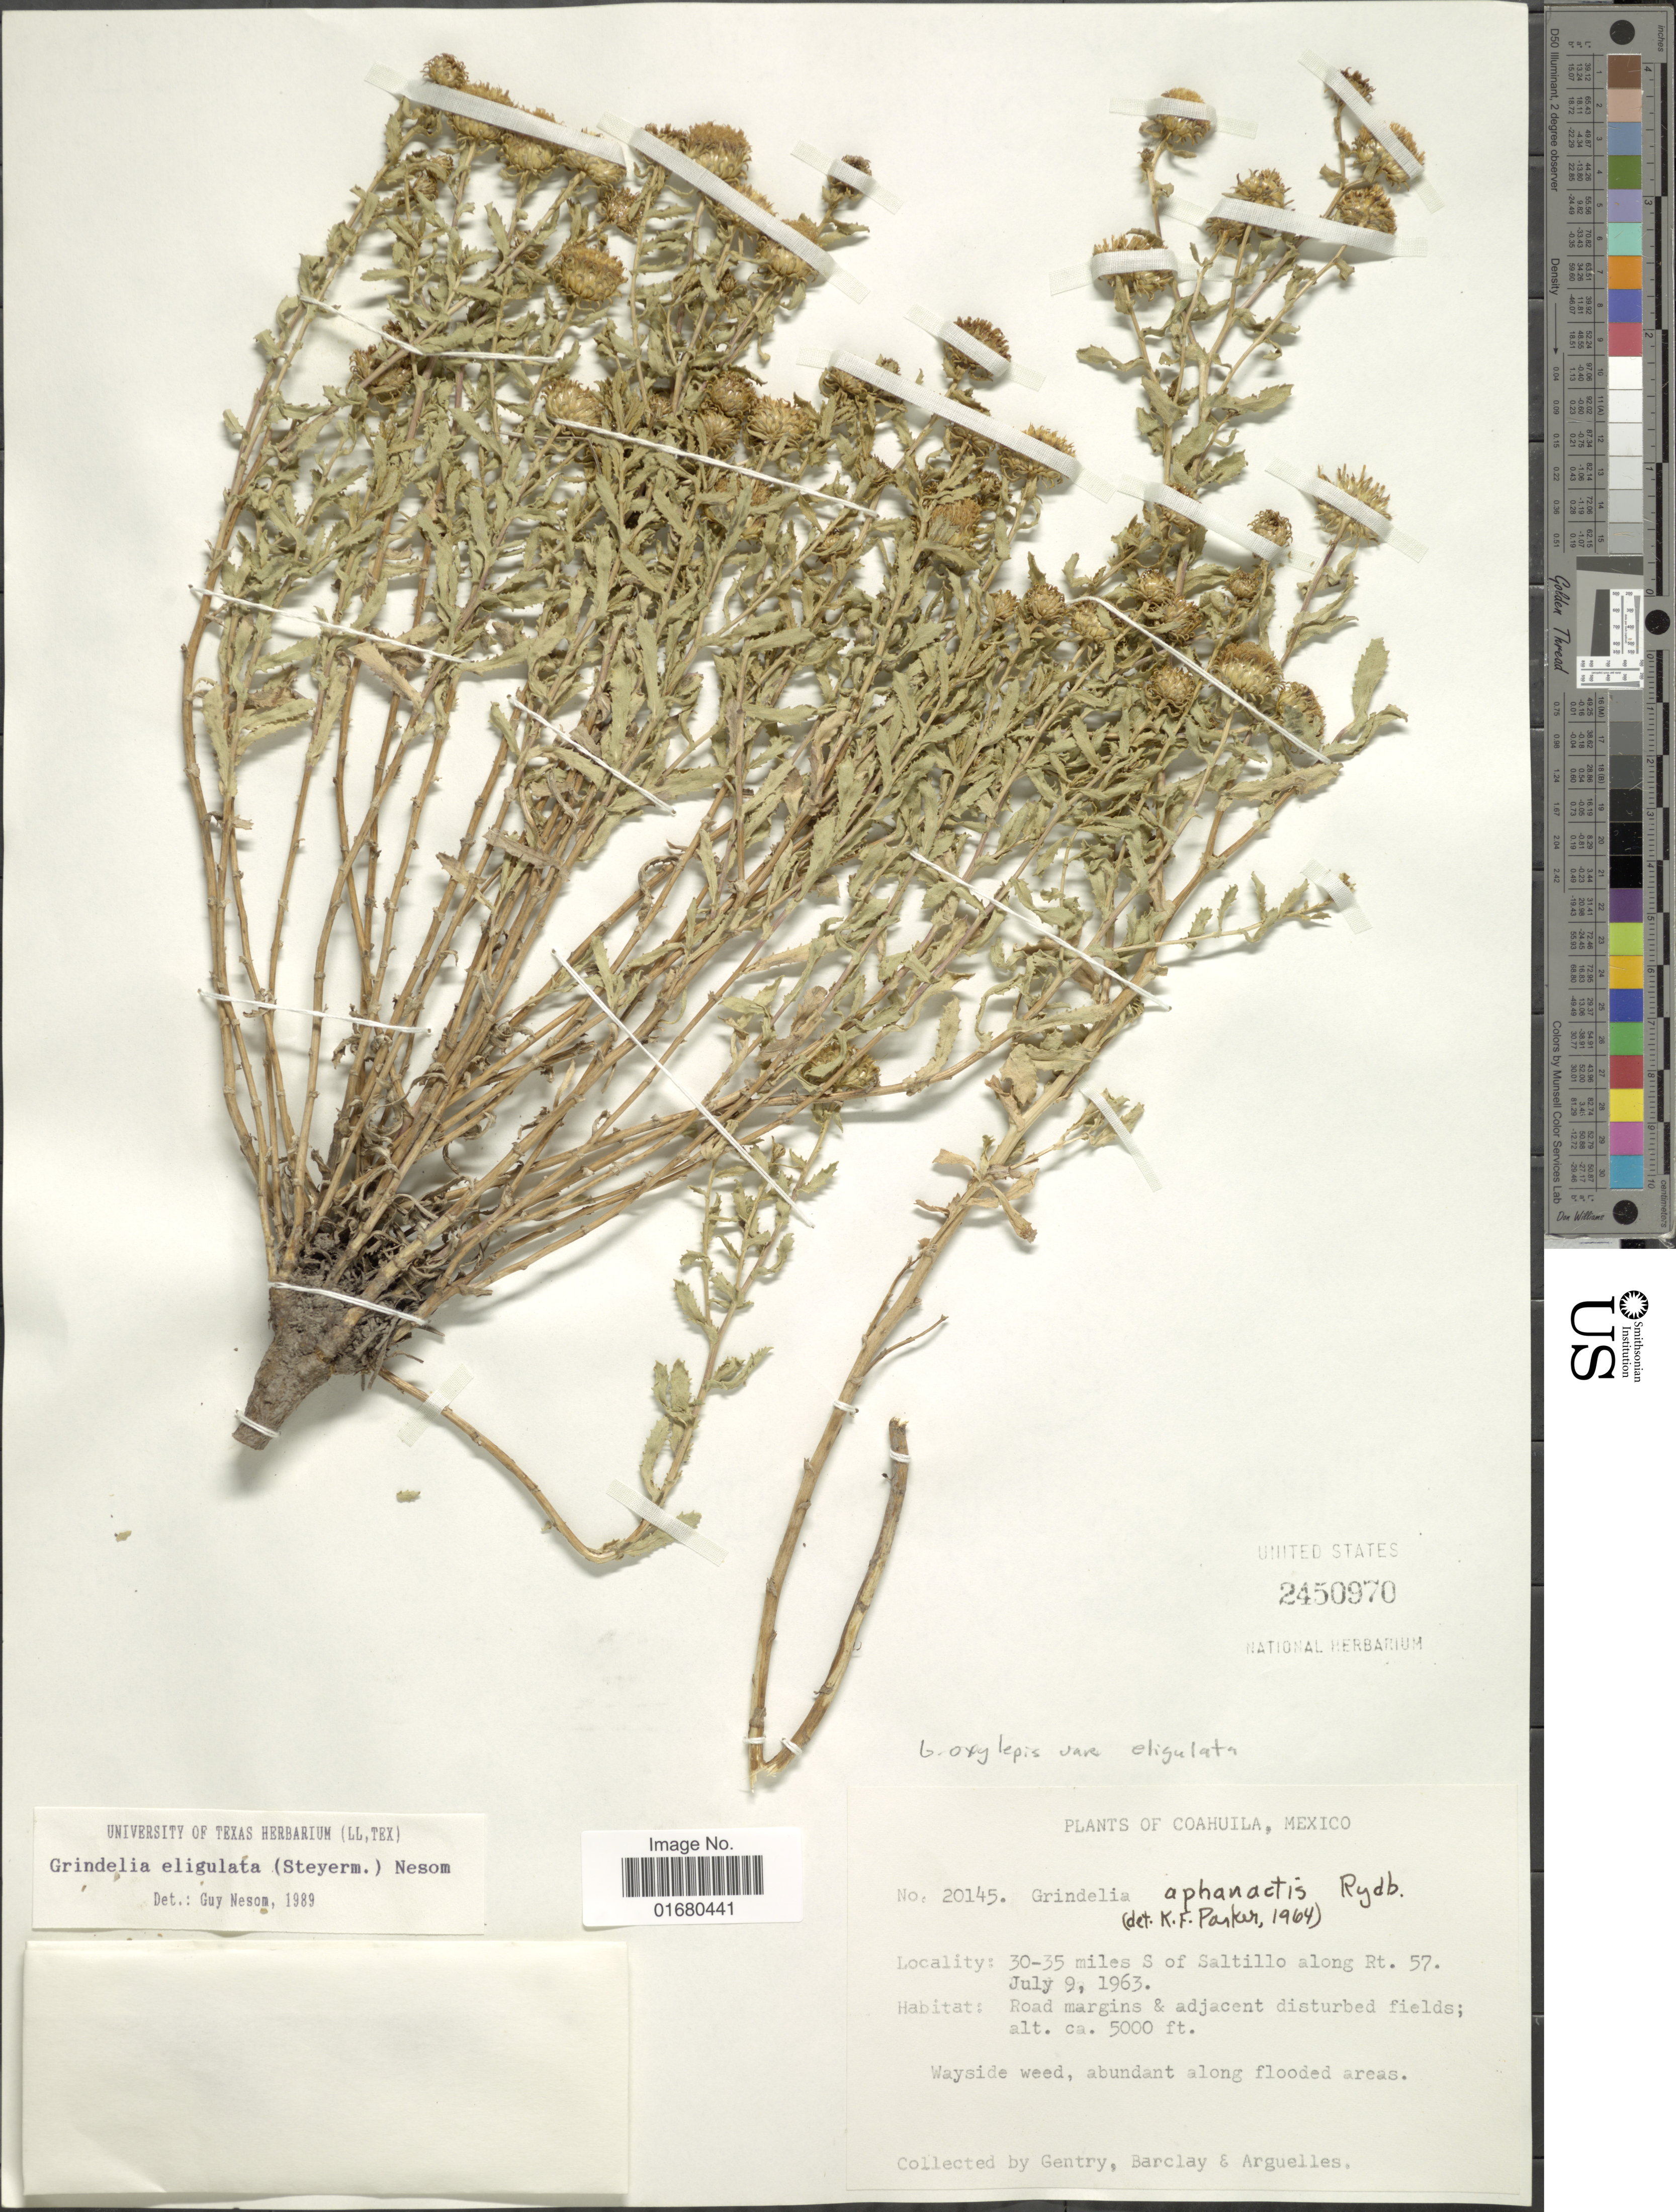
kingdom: Plantae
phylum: Tracheophyta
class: Magnoliopsida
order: Asterales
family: Asteraceae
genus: Grindelia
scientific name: Grindelia eligulata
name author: (Steyerm.) G.L. Nesom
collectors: Gentry, --, -- Barclay & Arguelles, --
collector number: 20145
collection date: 1963-07-09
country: Mexico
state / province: Coahuila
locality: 30-35 miles S of Saltillo along Rt. 57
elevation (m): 1524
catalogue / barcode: US 2450970